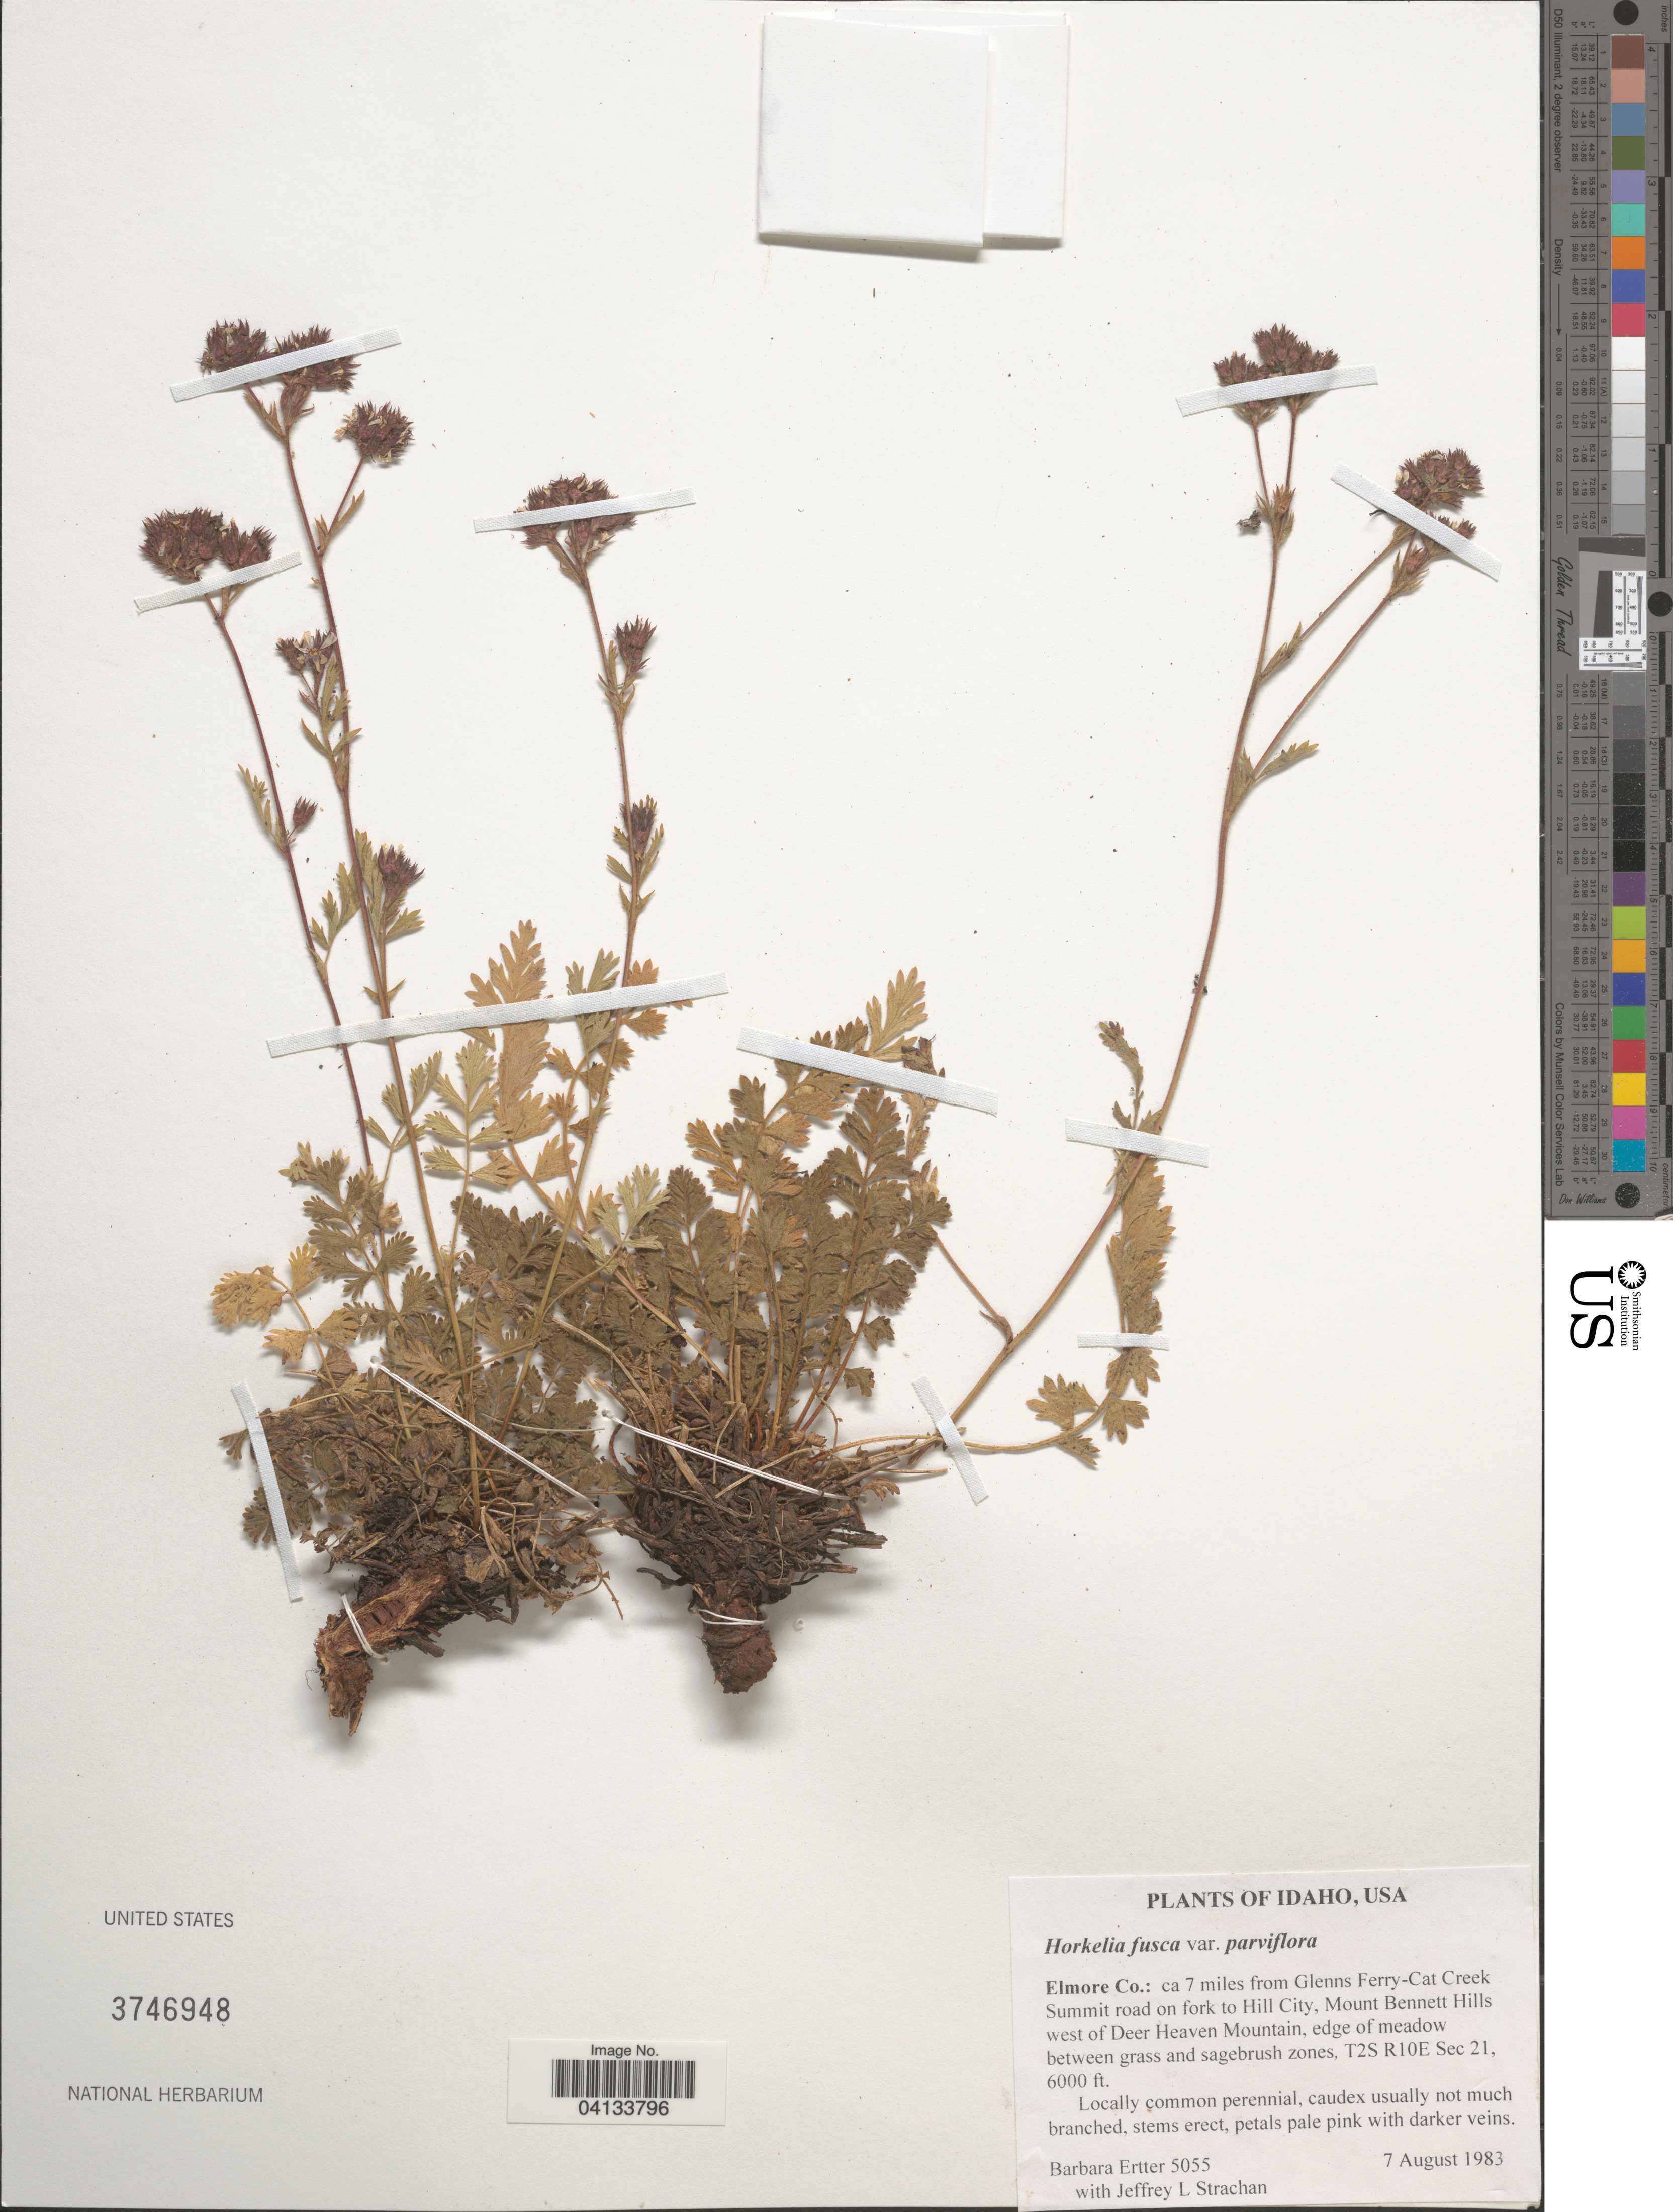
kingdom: Plantae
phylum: Tracheophyta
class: Magnoliopsida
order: Rosales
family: Rosaceae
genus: Potentilla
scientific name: Potentilla douglasii var. parviflora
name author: (Nutt. ex Hook. & Arn.) J.T. Howell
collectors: B. Ertter & J. Strachan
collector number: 5055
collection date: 1983-08-07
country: United States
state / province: Idaho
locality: Elmore Co.: ca 7 miles from Glenns Ferry-Cat Creek Summit road on fork to Hill City, Mount Bennett Hills west of Deer Heaven Mountain, T2S R10E Sec 21.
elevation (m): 1829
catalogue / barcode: US 3746948